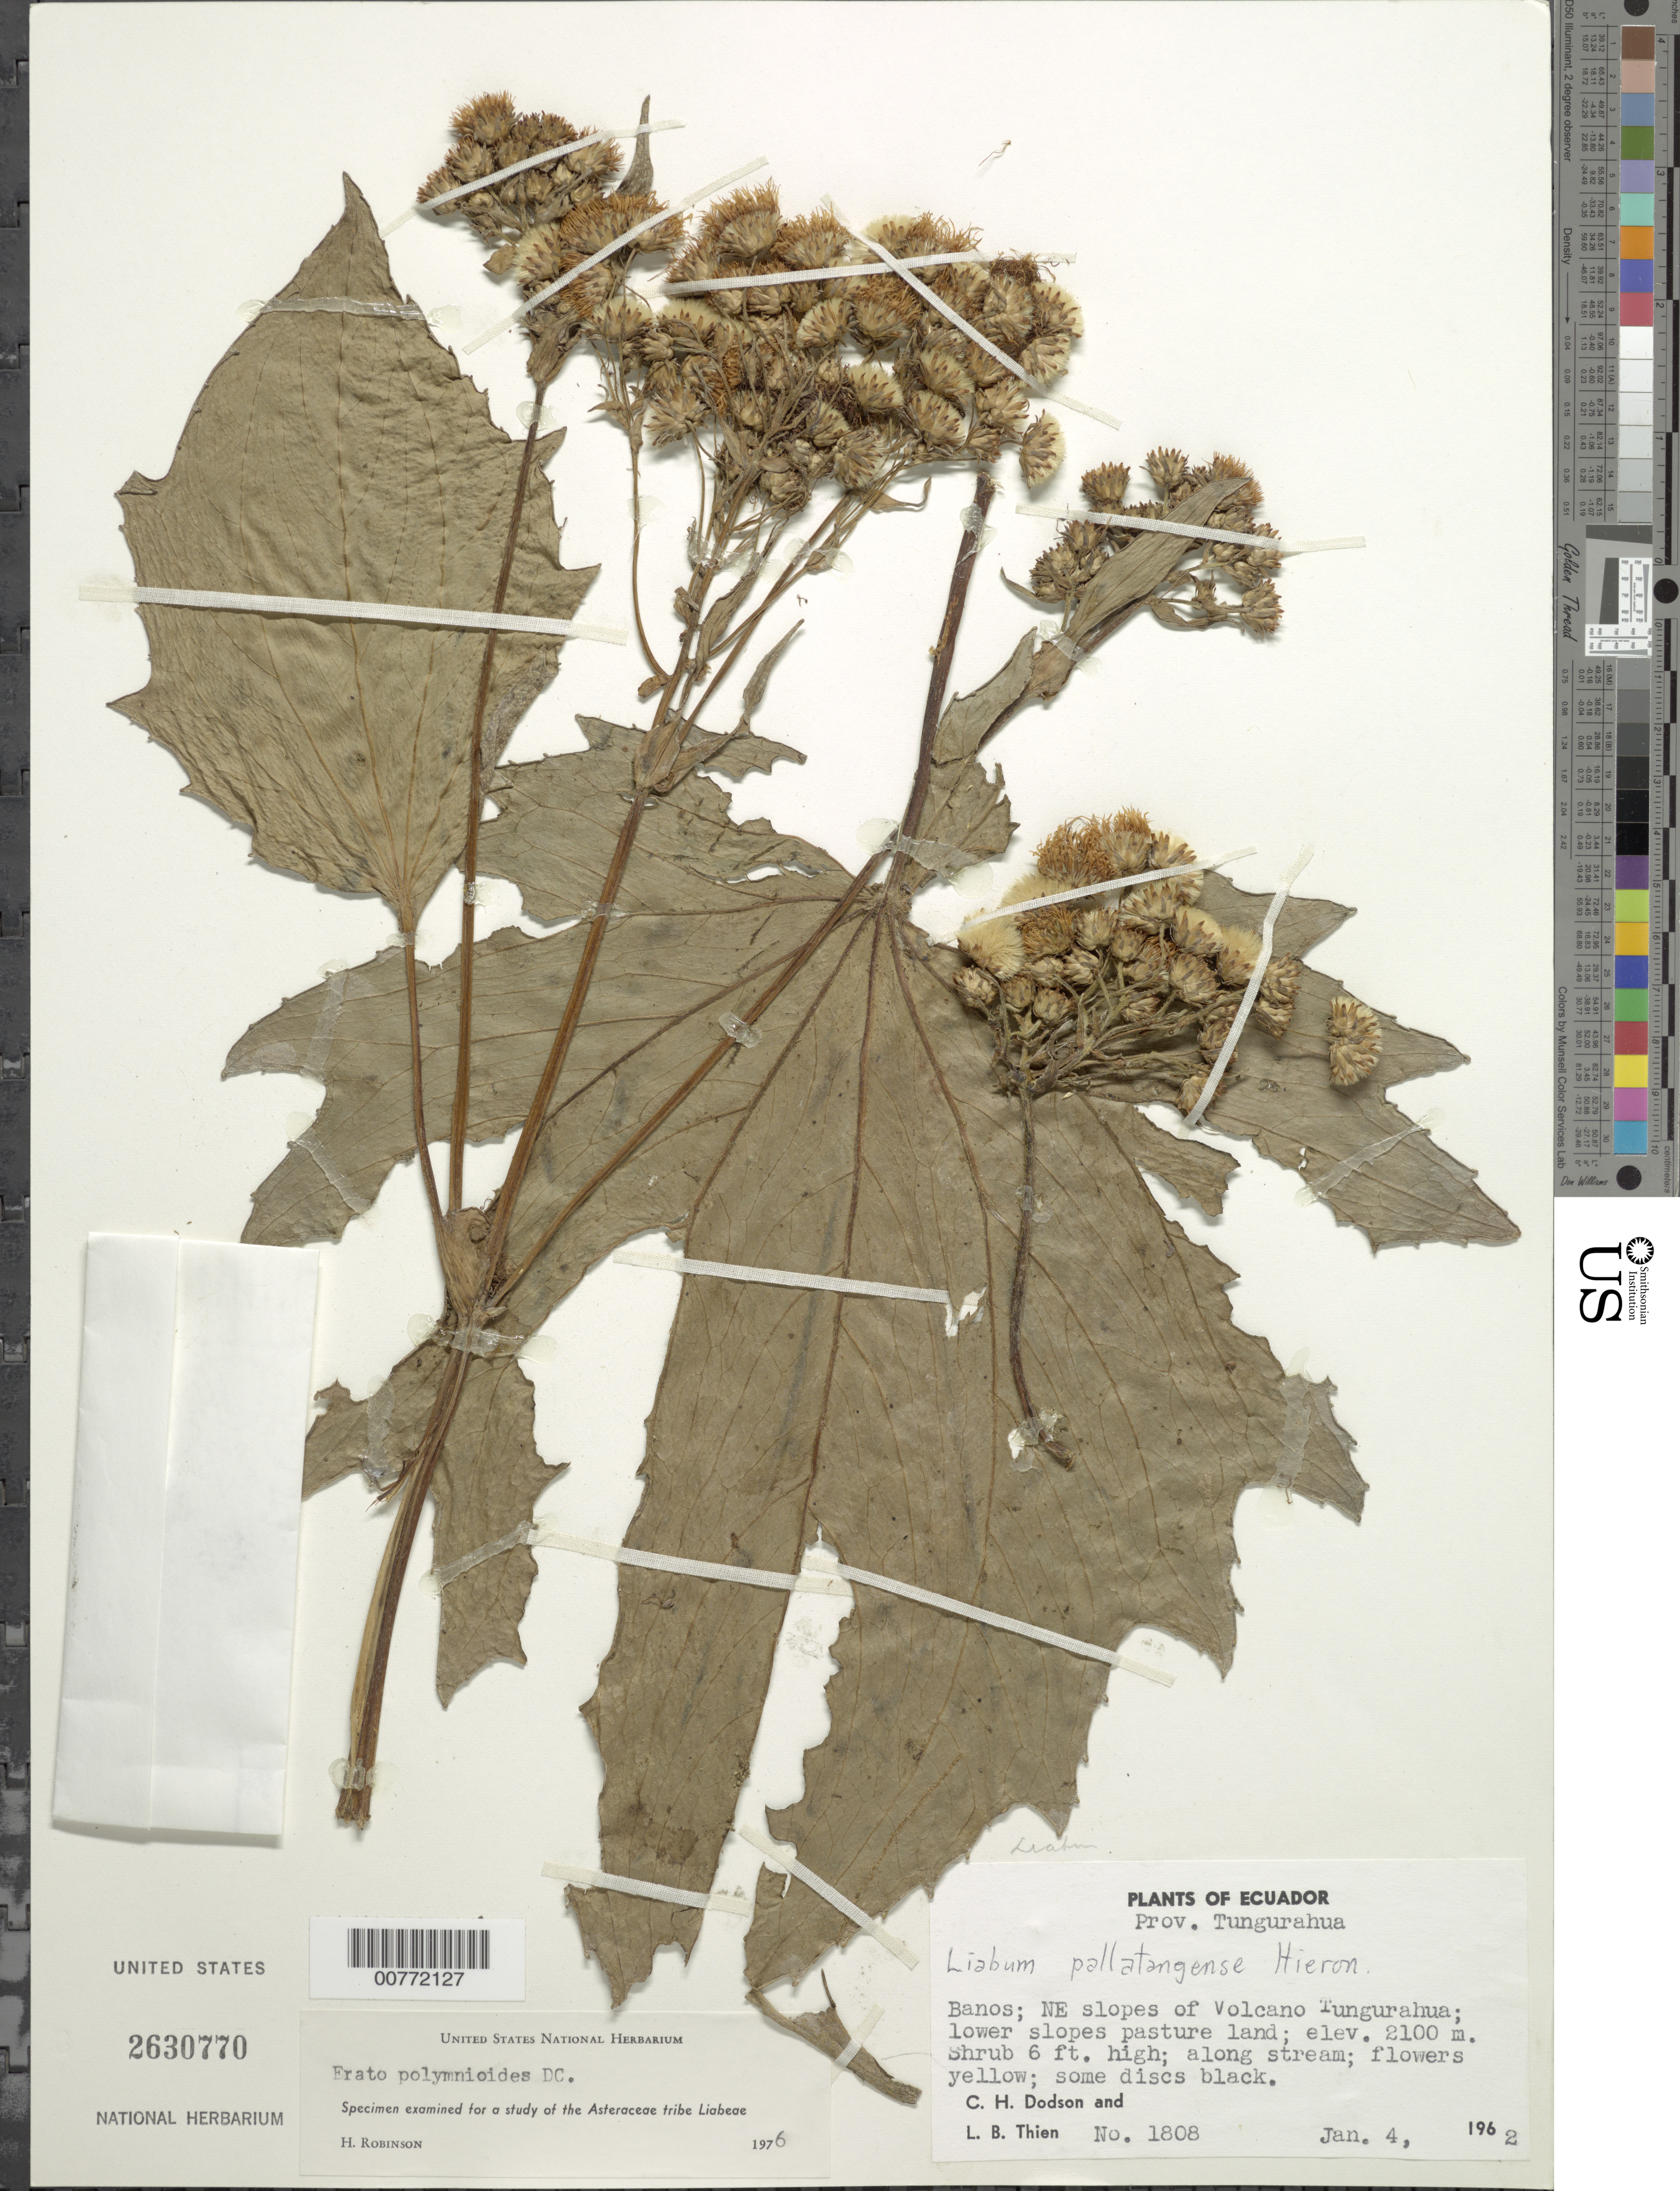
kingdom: Plantae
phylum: Tracheophyta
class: Magnoliopsida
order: Asterales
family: Asteraceae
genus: Erato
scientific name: Erato polymnioides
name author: DC.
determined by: Robinson, Harold E., (US)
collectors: C. H. Dodson & L. Thien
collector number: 1808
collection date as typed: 4 January 1962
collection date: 1962-01-04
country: Ecuador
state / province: Tungurahua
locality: Banos; NE slopes of Volcano Tungurahua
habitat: Along stream, lower slopes pasture land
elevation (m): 2100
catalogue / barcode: US 2630770